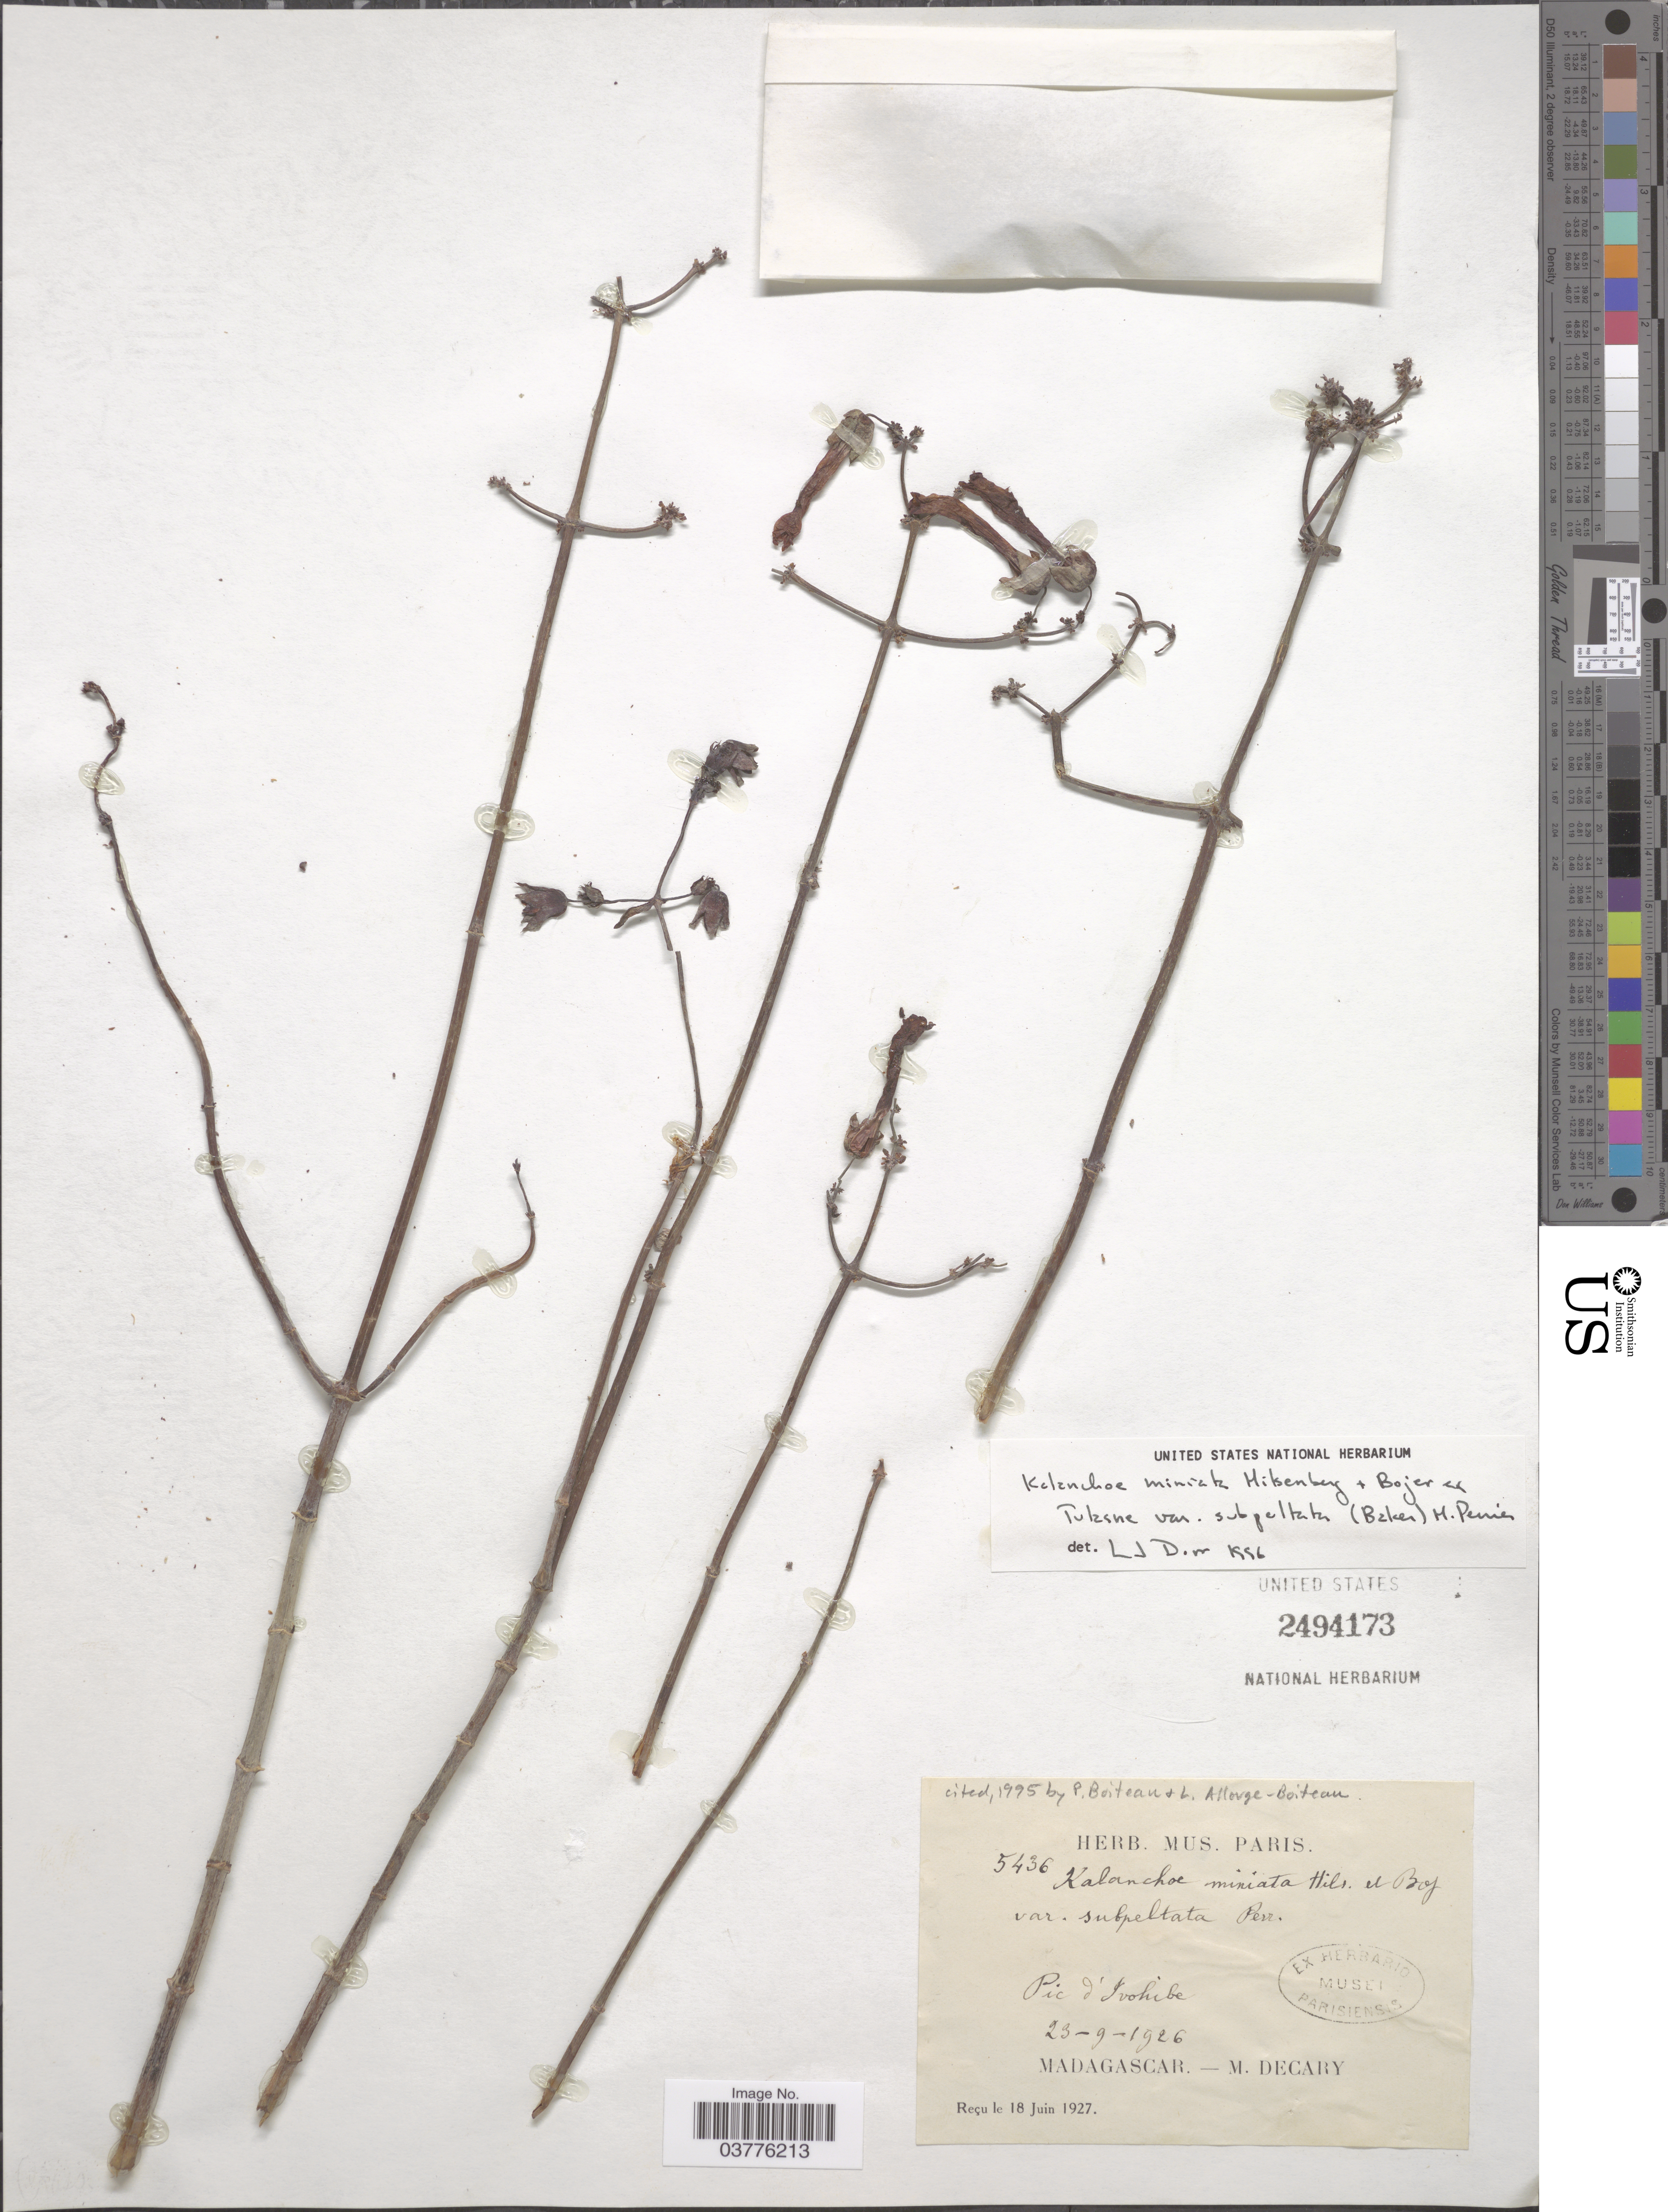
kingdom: Plantae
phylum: Tracheophyta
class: Magnoliopsida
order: Saxifragales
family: Crassulaceae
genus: Kalanchoe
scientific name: Kalanchoe miniata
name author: Hilsenb. & Bojer ex Tul.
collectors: R. Decary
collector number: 5436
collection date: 1926-09-23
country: Madagascar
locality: Pic d'Ivohibe.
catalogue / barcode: US 2494173